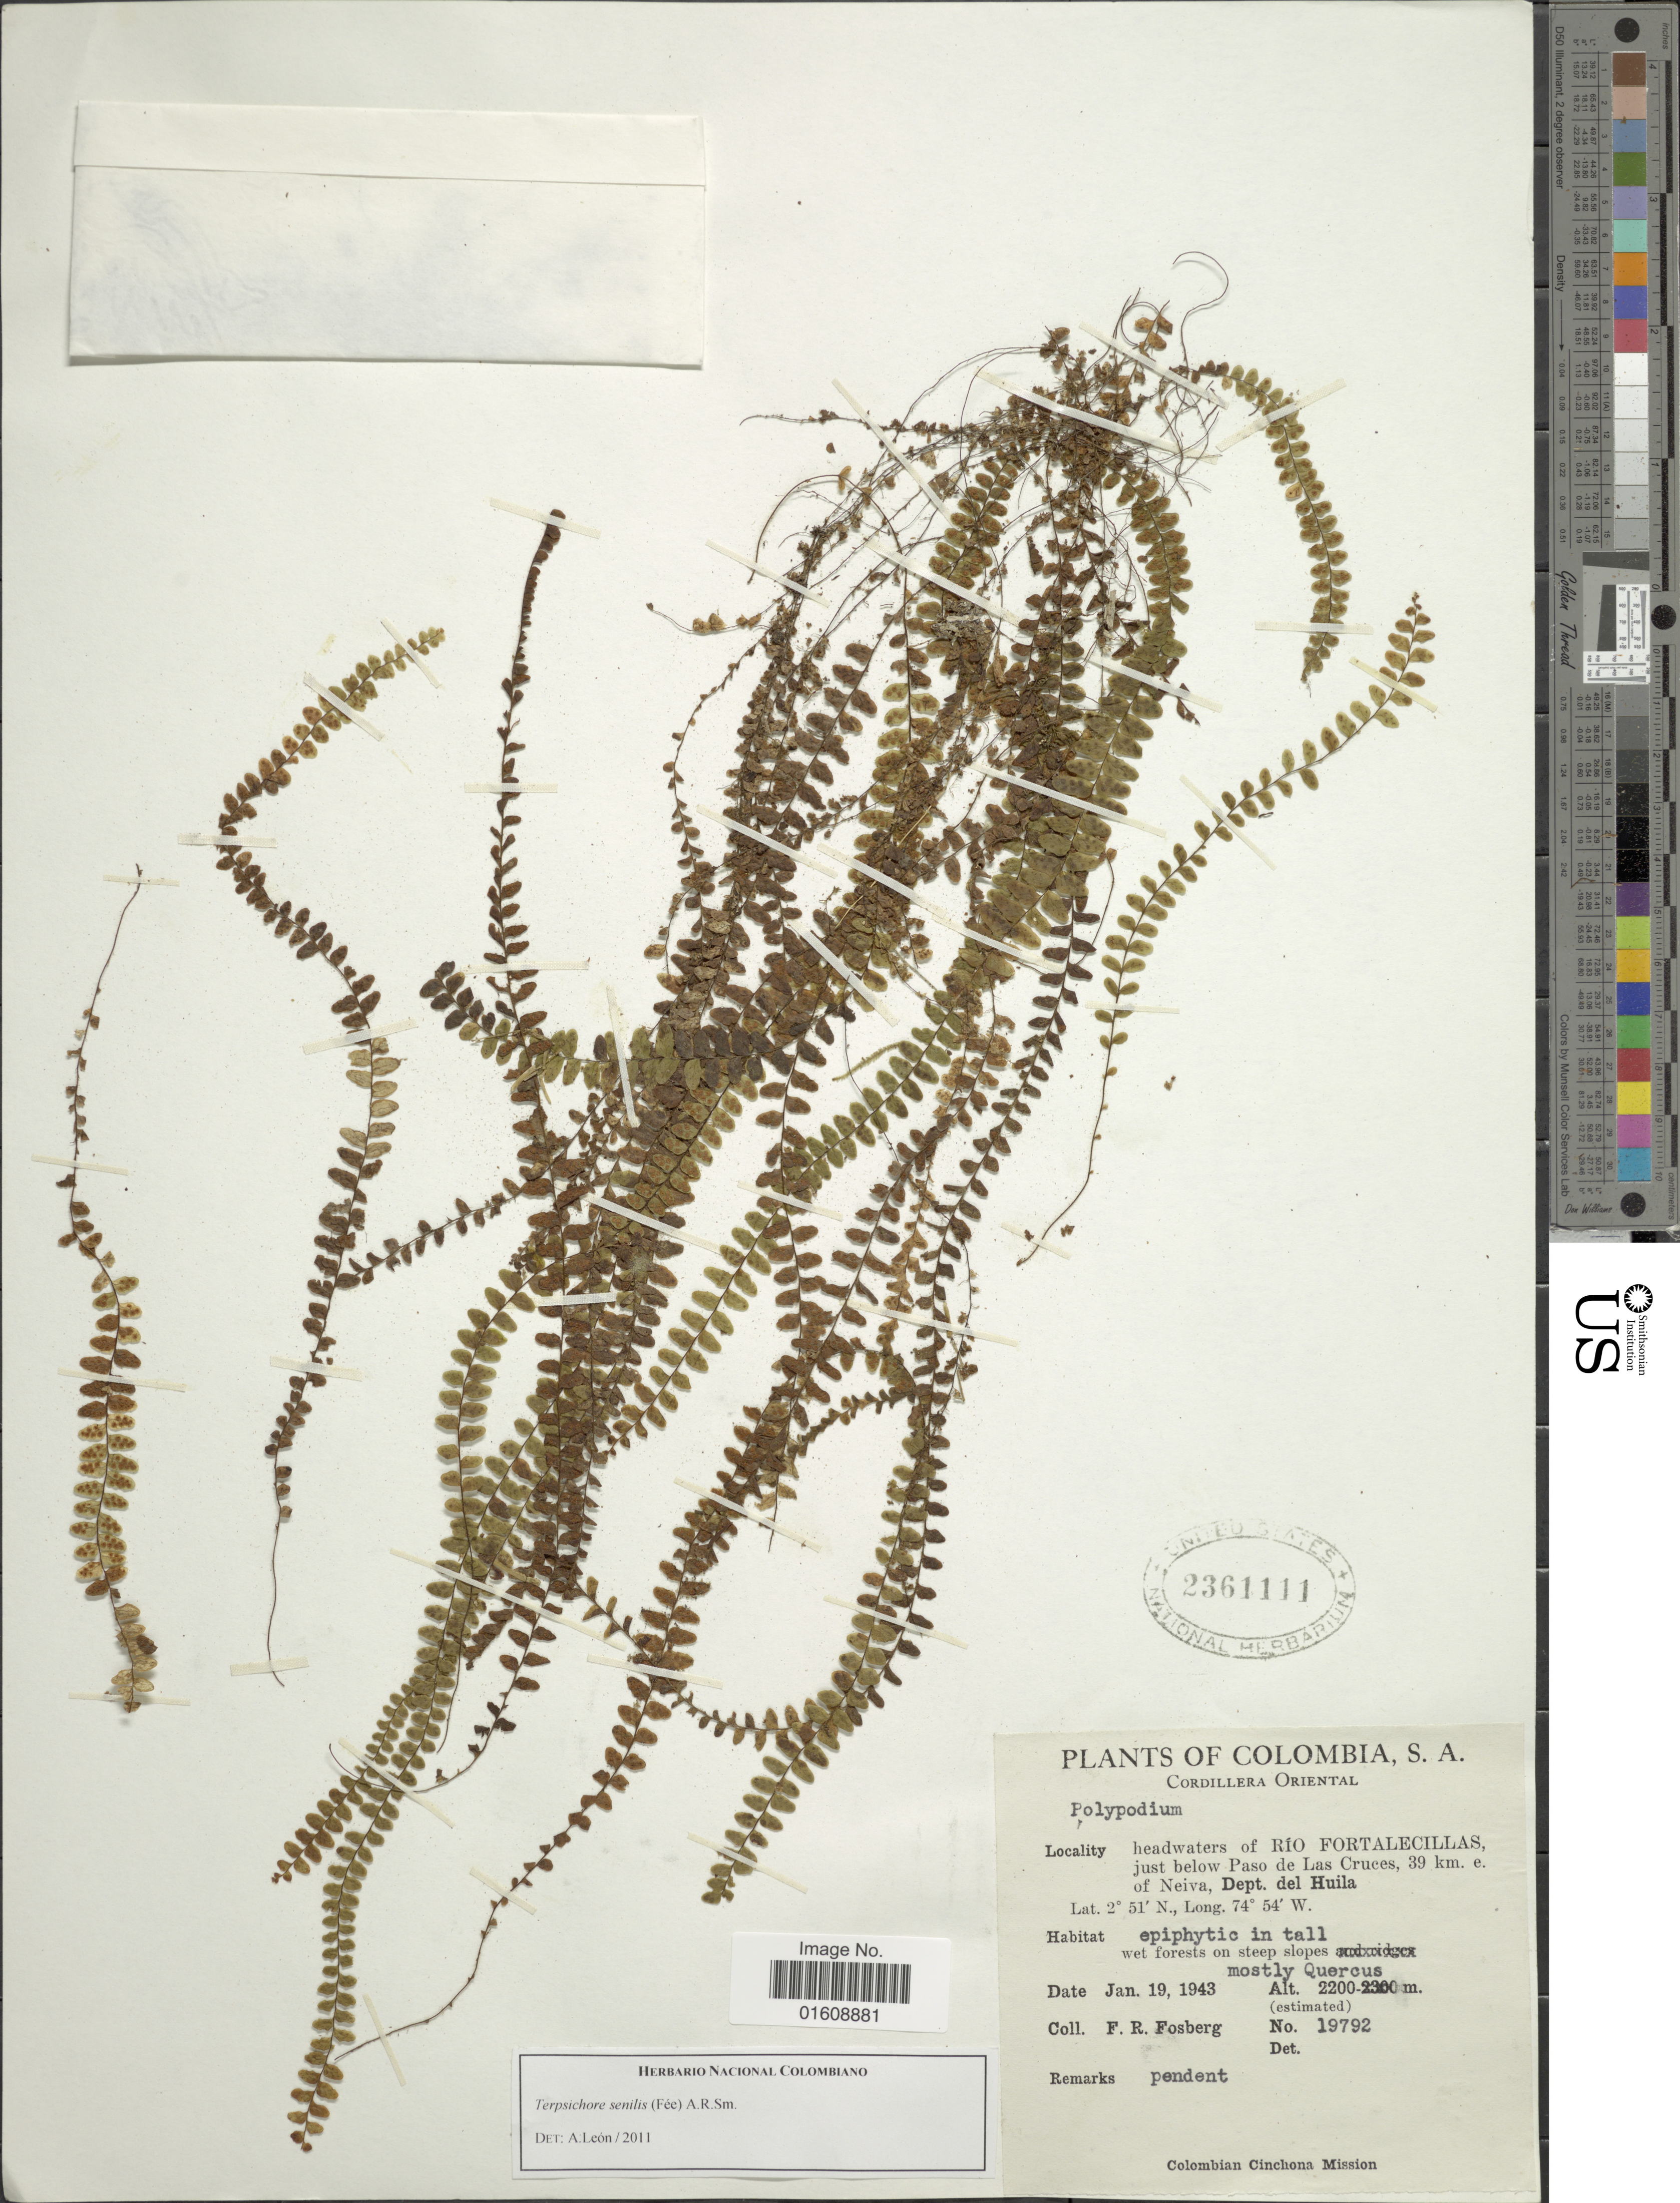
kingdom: Plantae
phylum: Tracheophyta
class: Polypodiopsida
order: Polypodiales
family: Polypodiaceae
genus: Alansmia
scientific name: Alansmia senilis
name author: (Fée) Moguel & M. Kessler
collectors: F. R. Fosberg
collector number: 19792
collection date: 1943-01-19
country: Colombia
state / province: Huila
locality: Cordillera Oriental. headwaters of Río Fortalecillas, just below Paso de Las Cruces, 39 km. e. of Neiva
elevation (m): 2200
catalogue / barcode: US 2361111